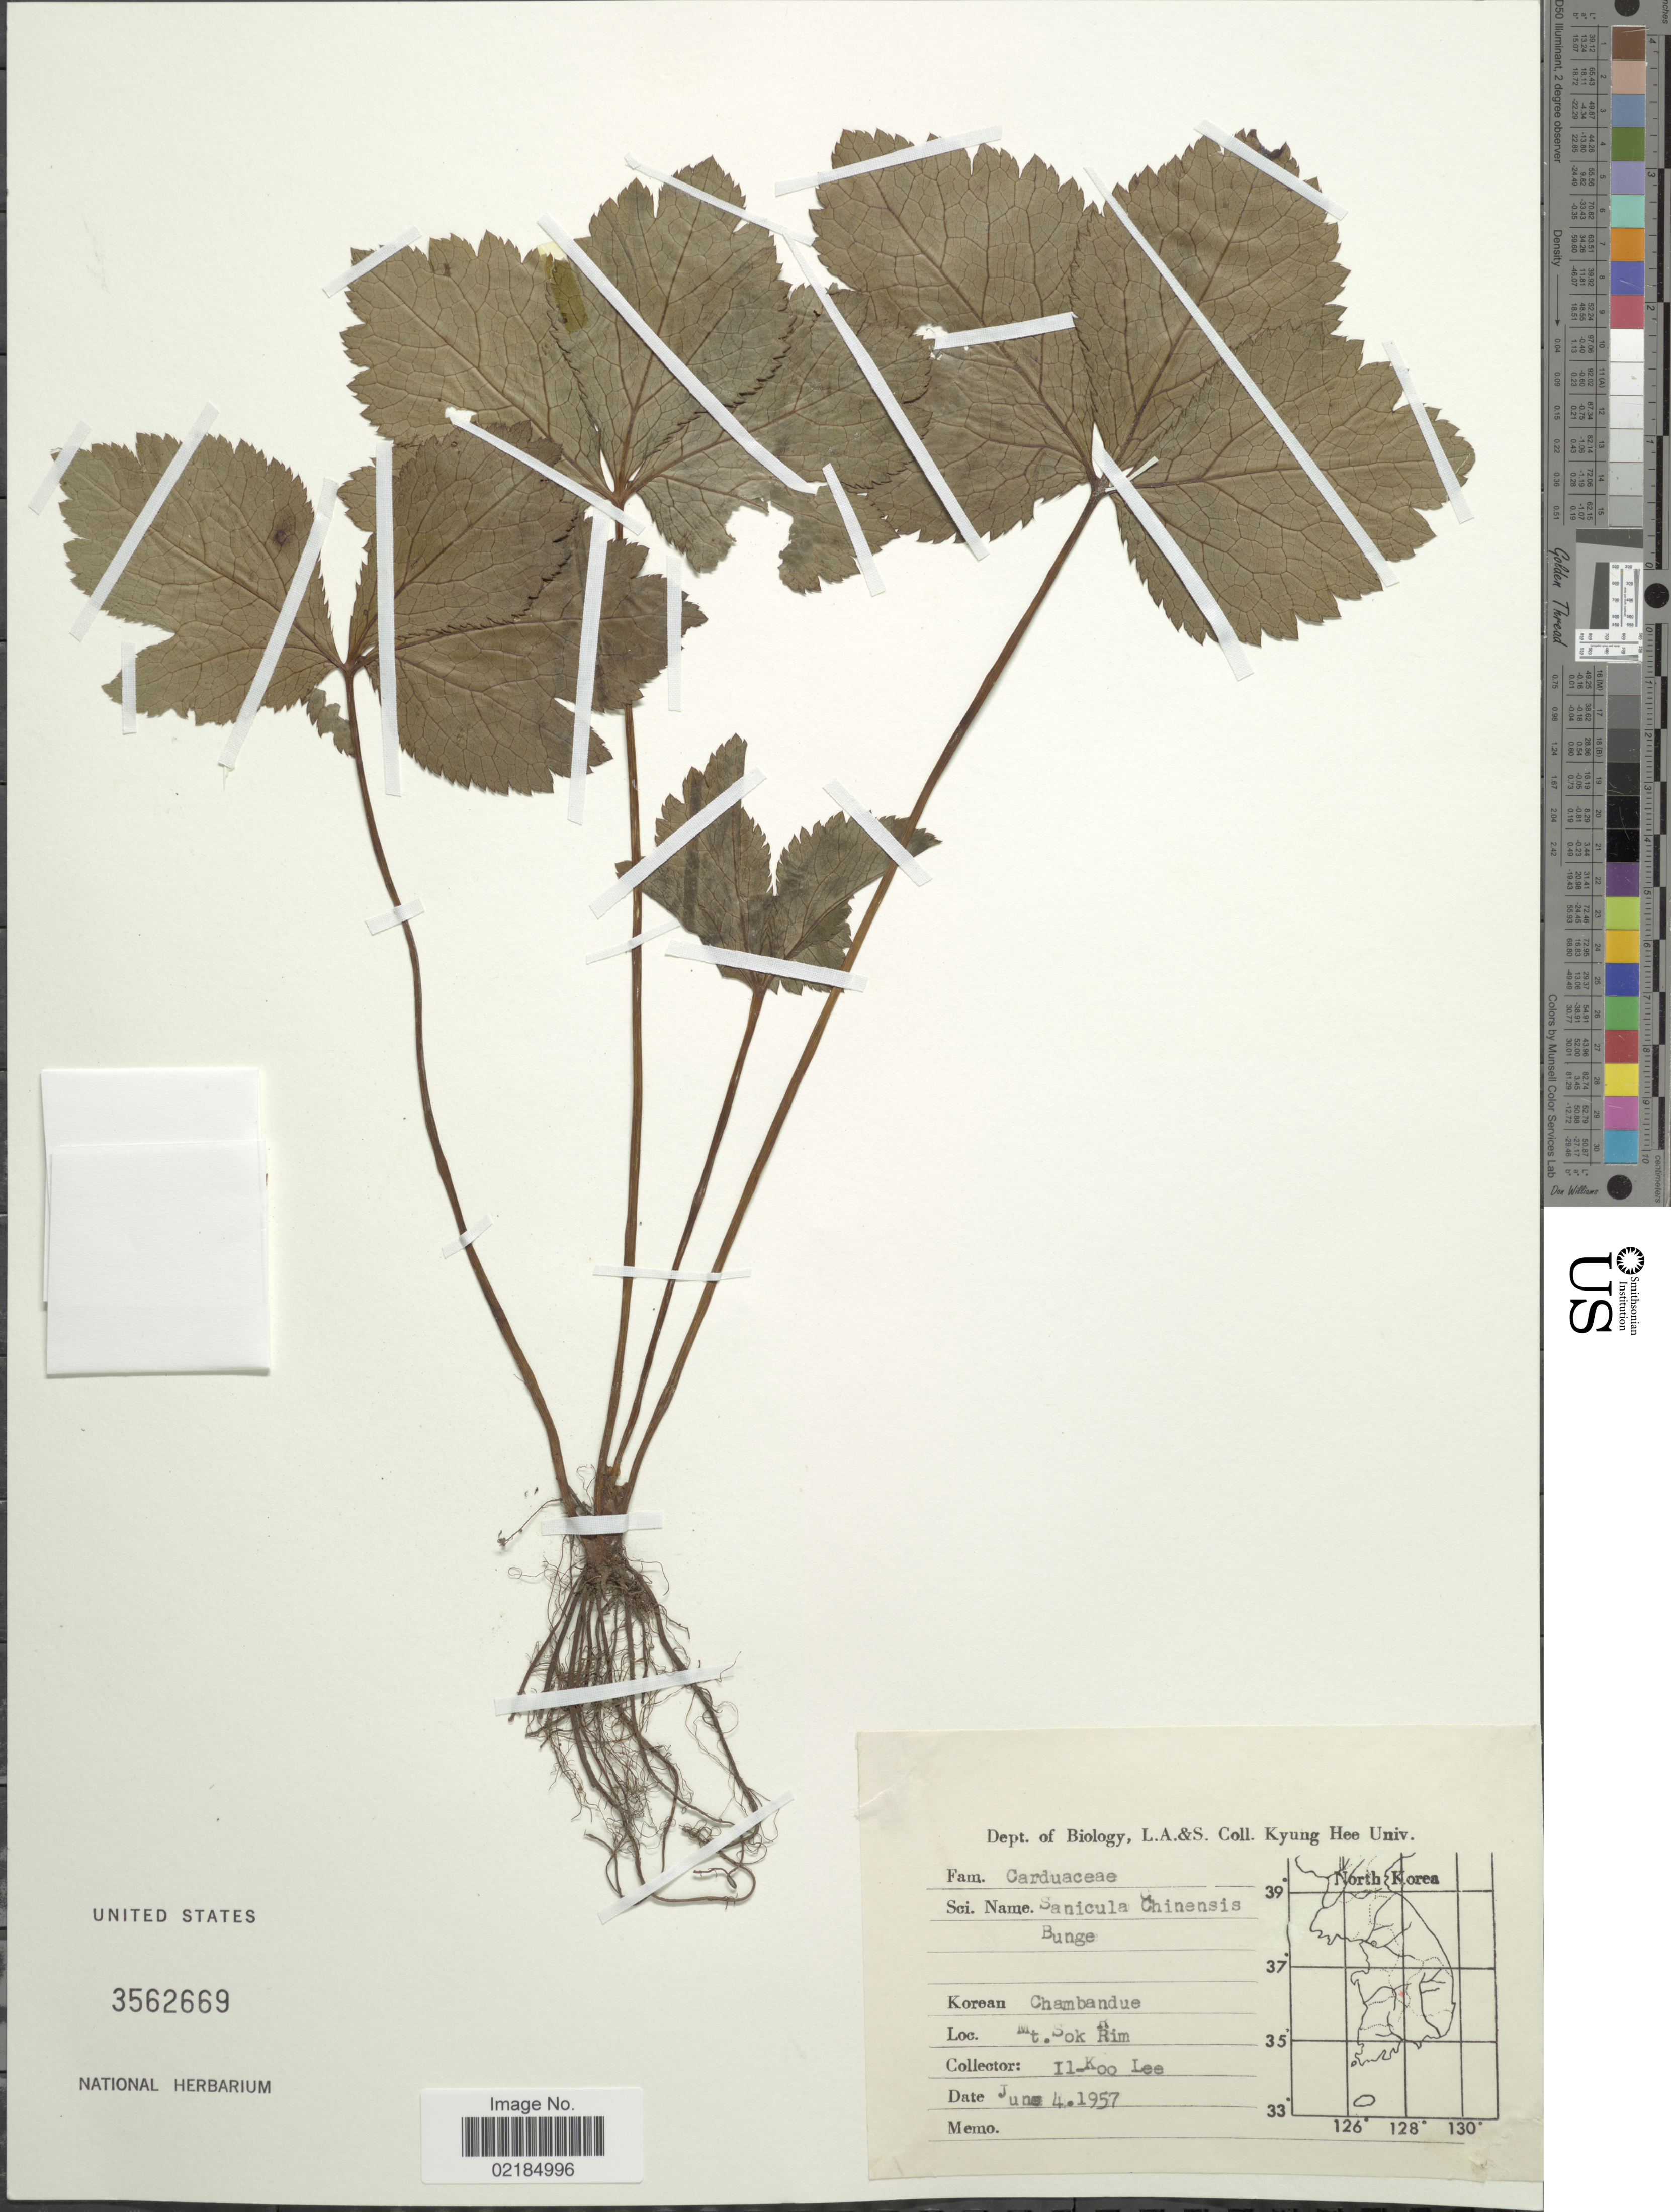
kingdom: Plantae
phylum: Tracheophyta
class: Magnoliopsida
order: Asterales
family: Asteraceae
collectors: I. Lee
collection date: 1957-06-04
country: South Korea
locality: Mt. Sok Rim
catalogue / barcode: US 3562669